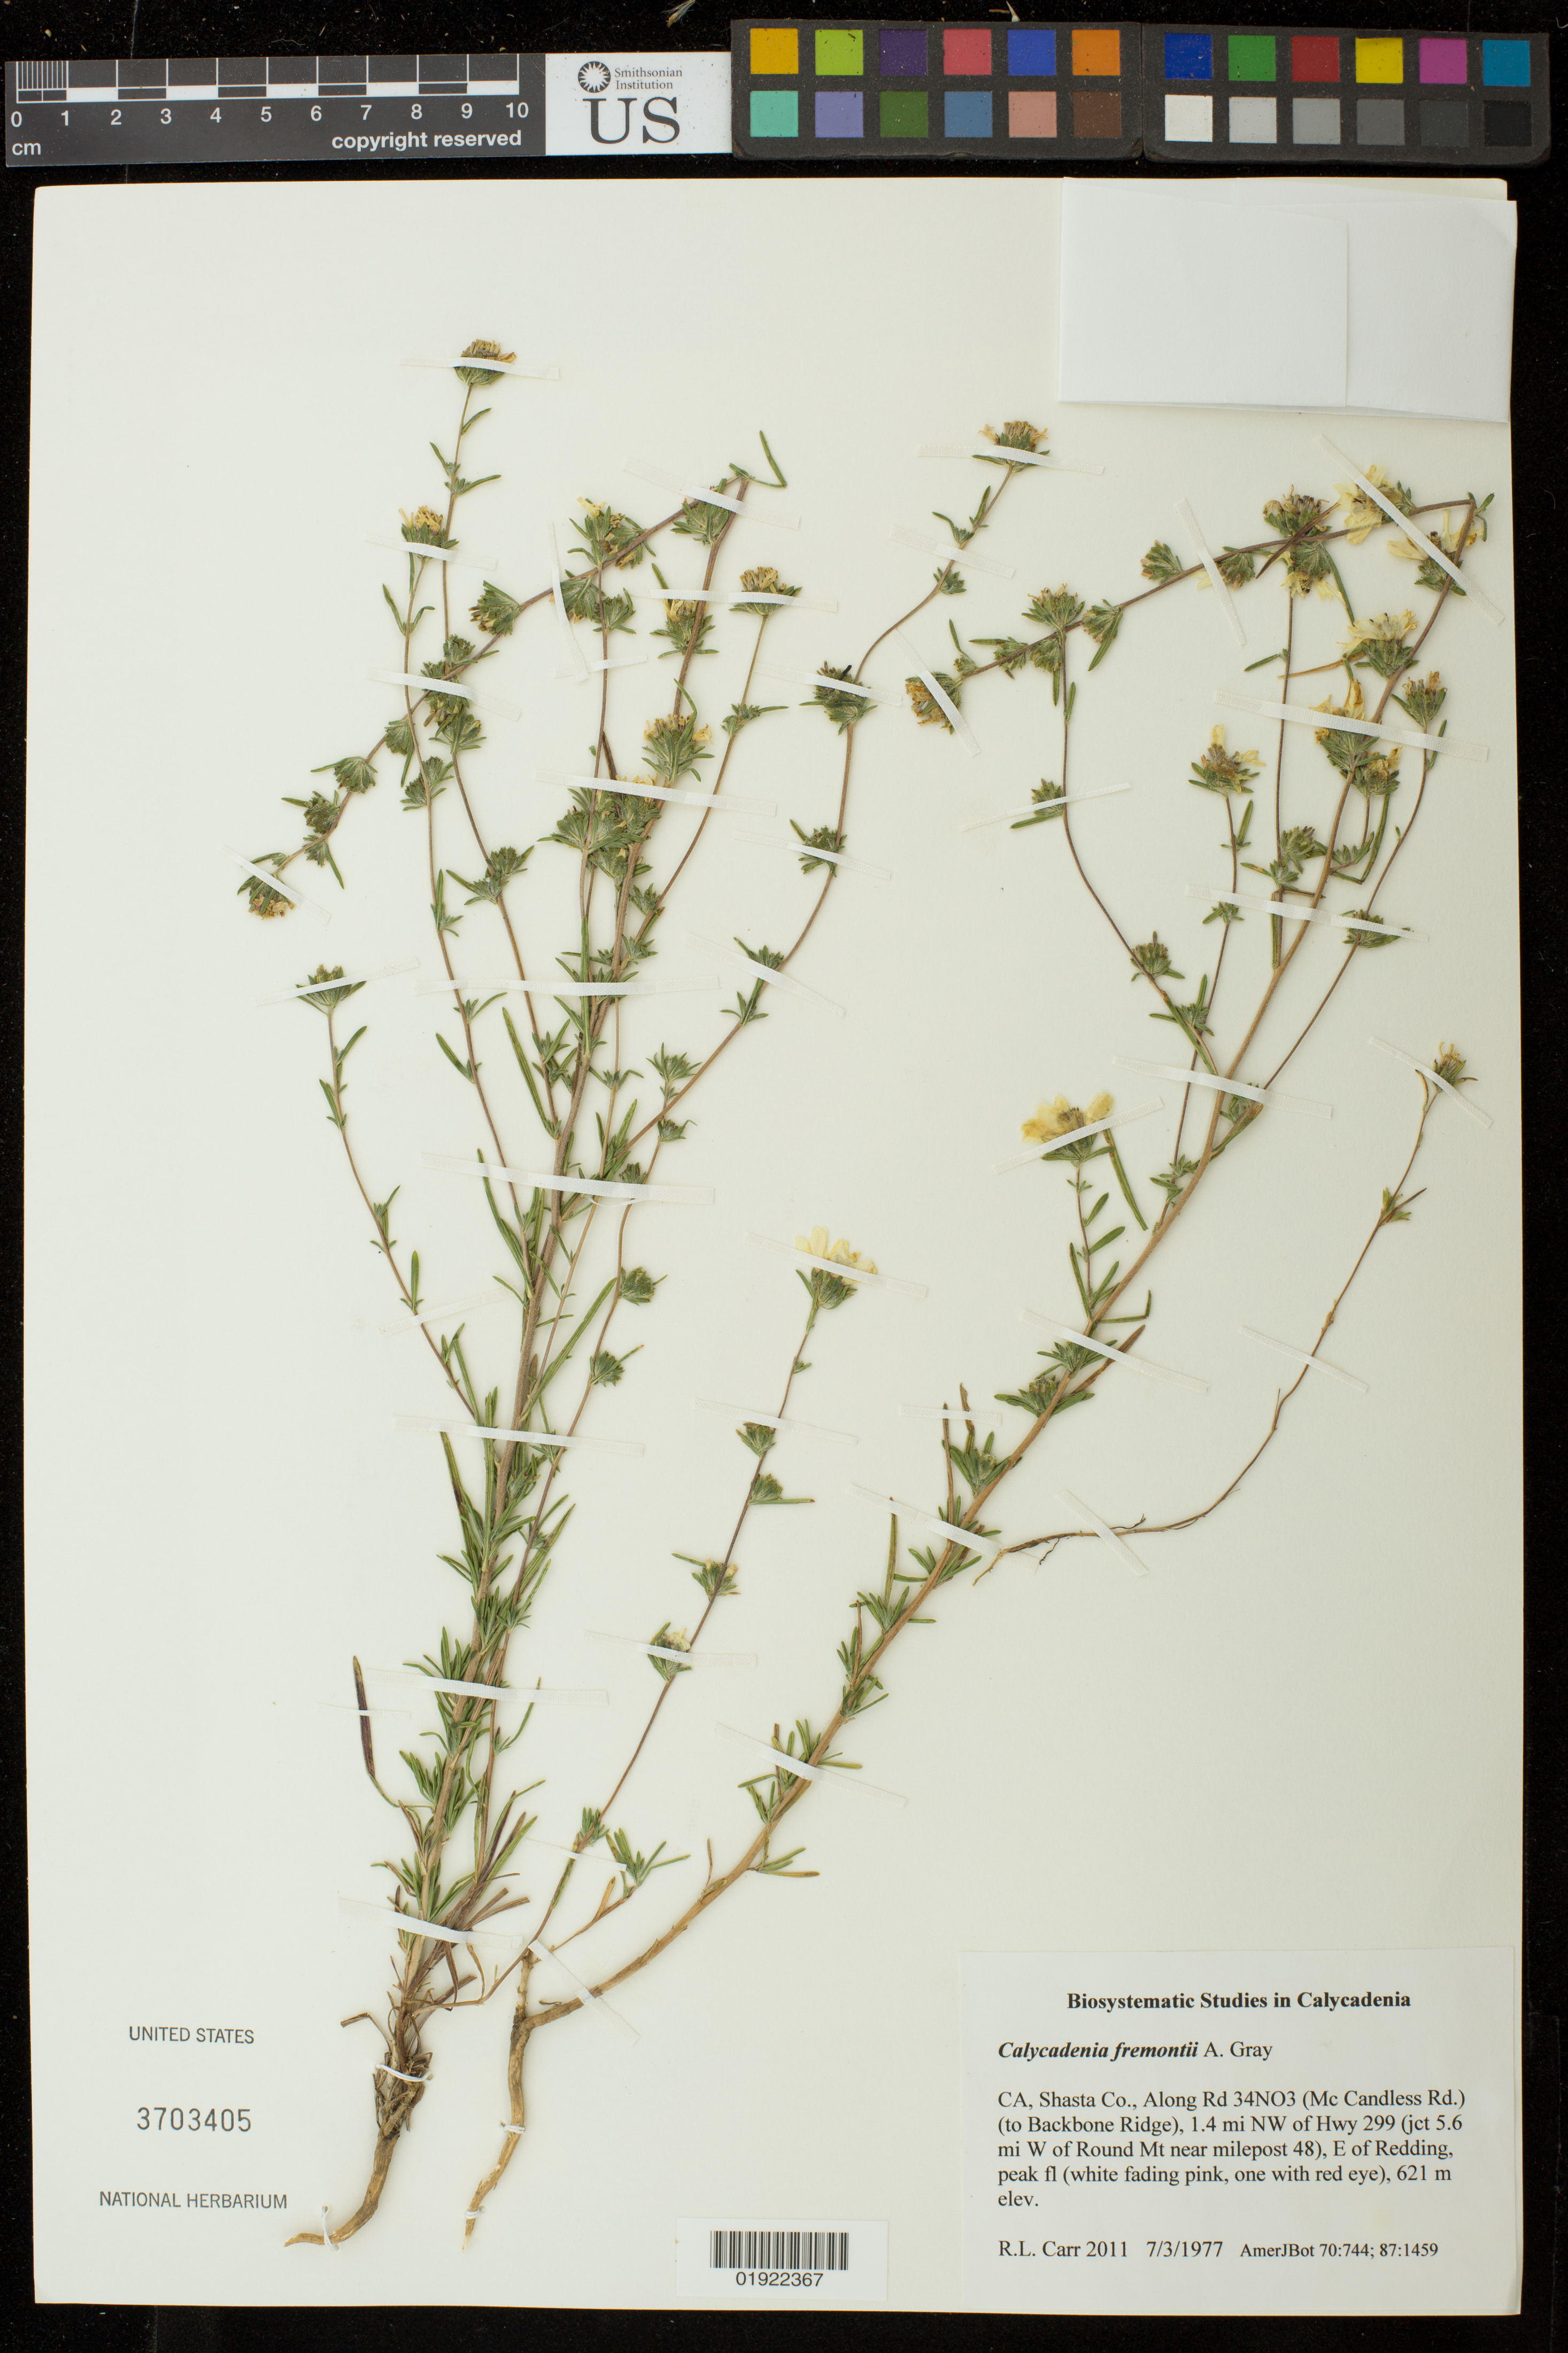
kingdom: Plantae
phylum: Tracheophyta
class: Magnoliopsida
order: Asterales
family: Asteraceae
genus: Calycadenia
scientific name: Calycadenia fremontii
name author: A. Gray in Emory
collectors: R. Carr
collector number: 2011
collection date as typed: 7/3/1977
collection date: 1977-07-03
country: United States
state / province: California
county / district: Shasta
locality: Along Rd 34NO3 (Mc Candless Rd.) (to Backbone Ridge), 1.4 mi NW of Hwy 299 (jct 5.6 mi W of Round Mt near milepost 48), E of Redding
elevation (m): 621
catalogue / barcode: US 3703405